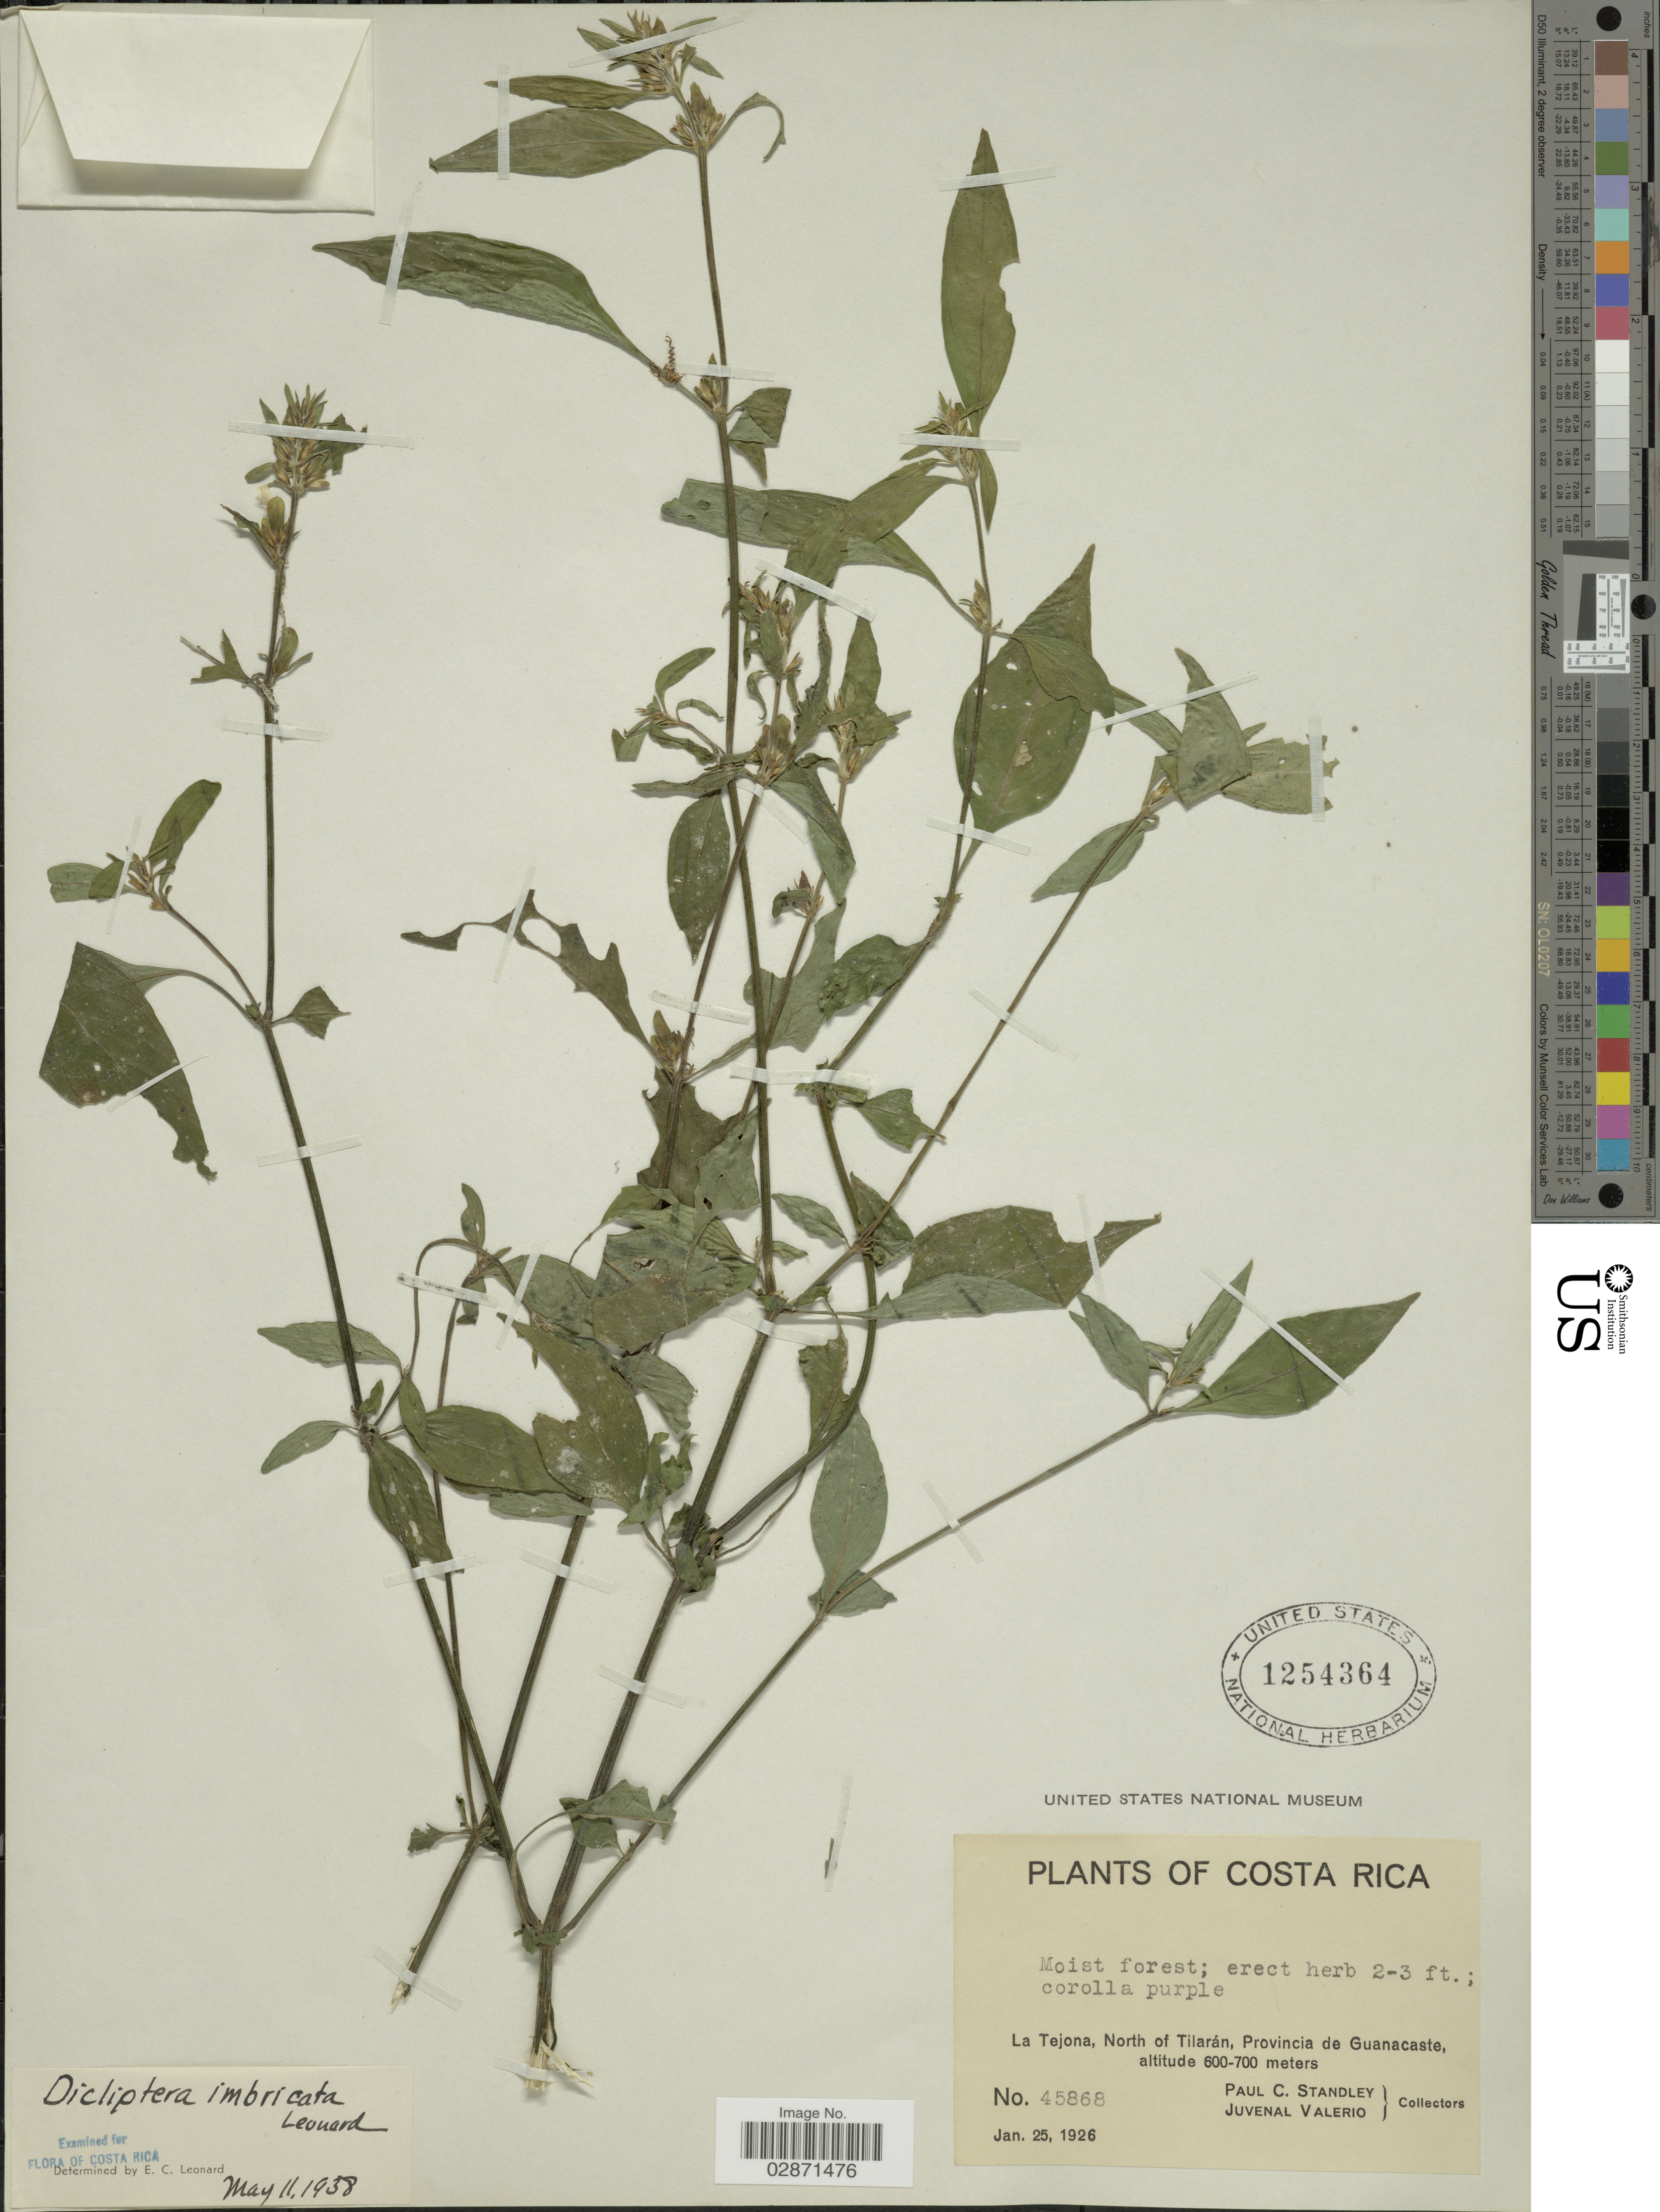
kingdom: Plantae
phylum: Tracheophyta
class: Magnoliopsida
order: Lamiales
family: Acanthaceae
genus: Dicliptera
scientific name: Dicliptera imbricata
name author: Leonard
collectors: P. C. Standley & J. Valerio R.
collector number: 45868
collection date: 1926-01-25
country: Costa Rica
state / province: Guanacaste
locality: La Tejona, North of Tilarán, Provincia de Guanacaste.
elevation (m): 600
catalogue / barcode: US 1254364